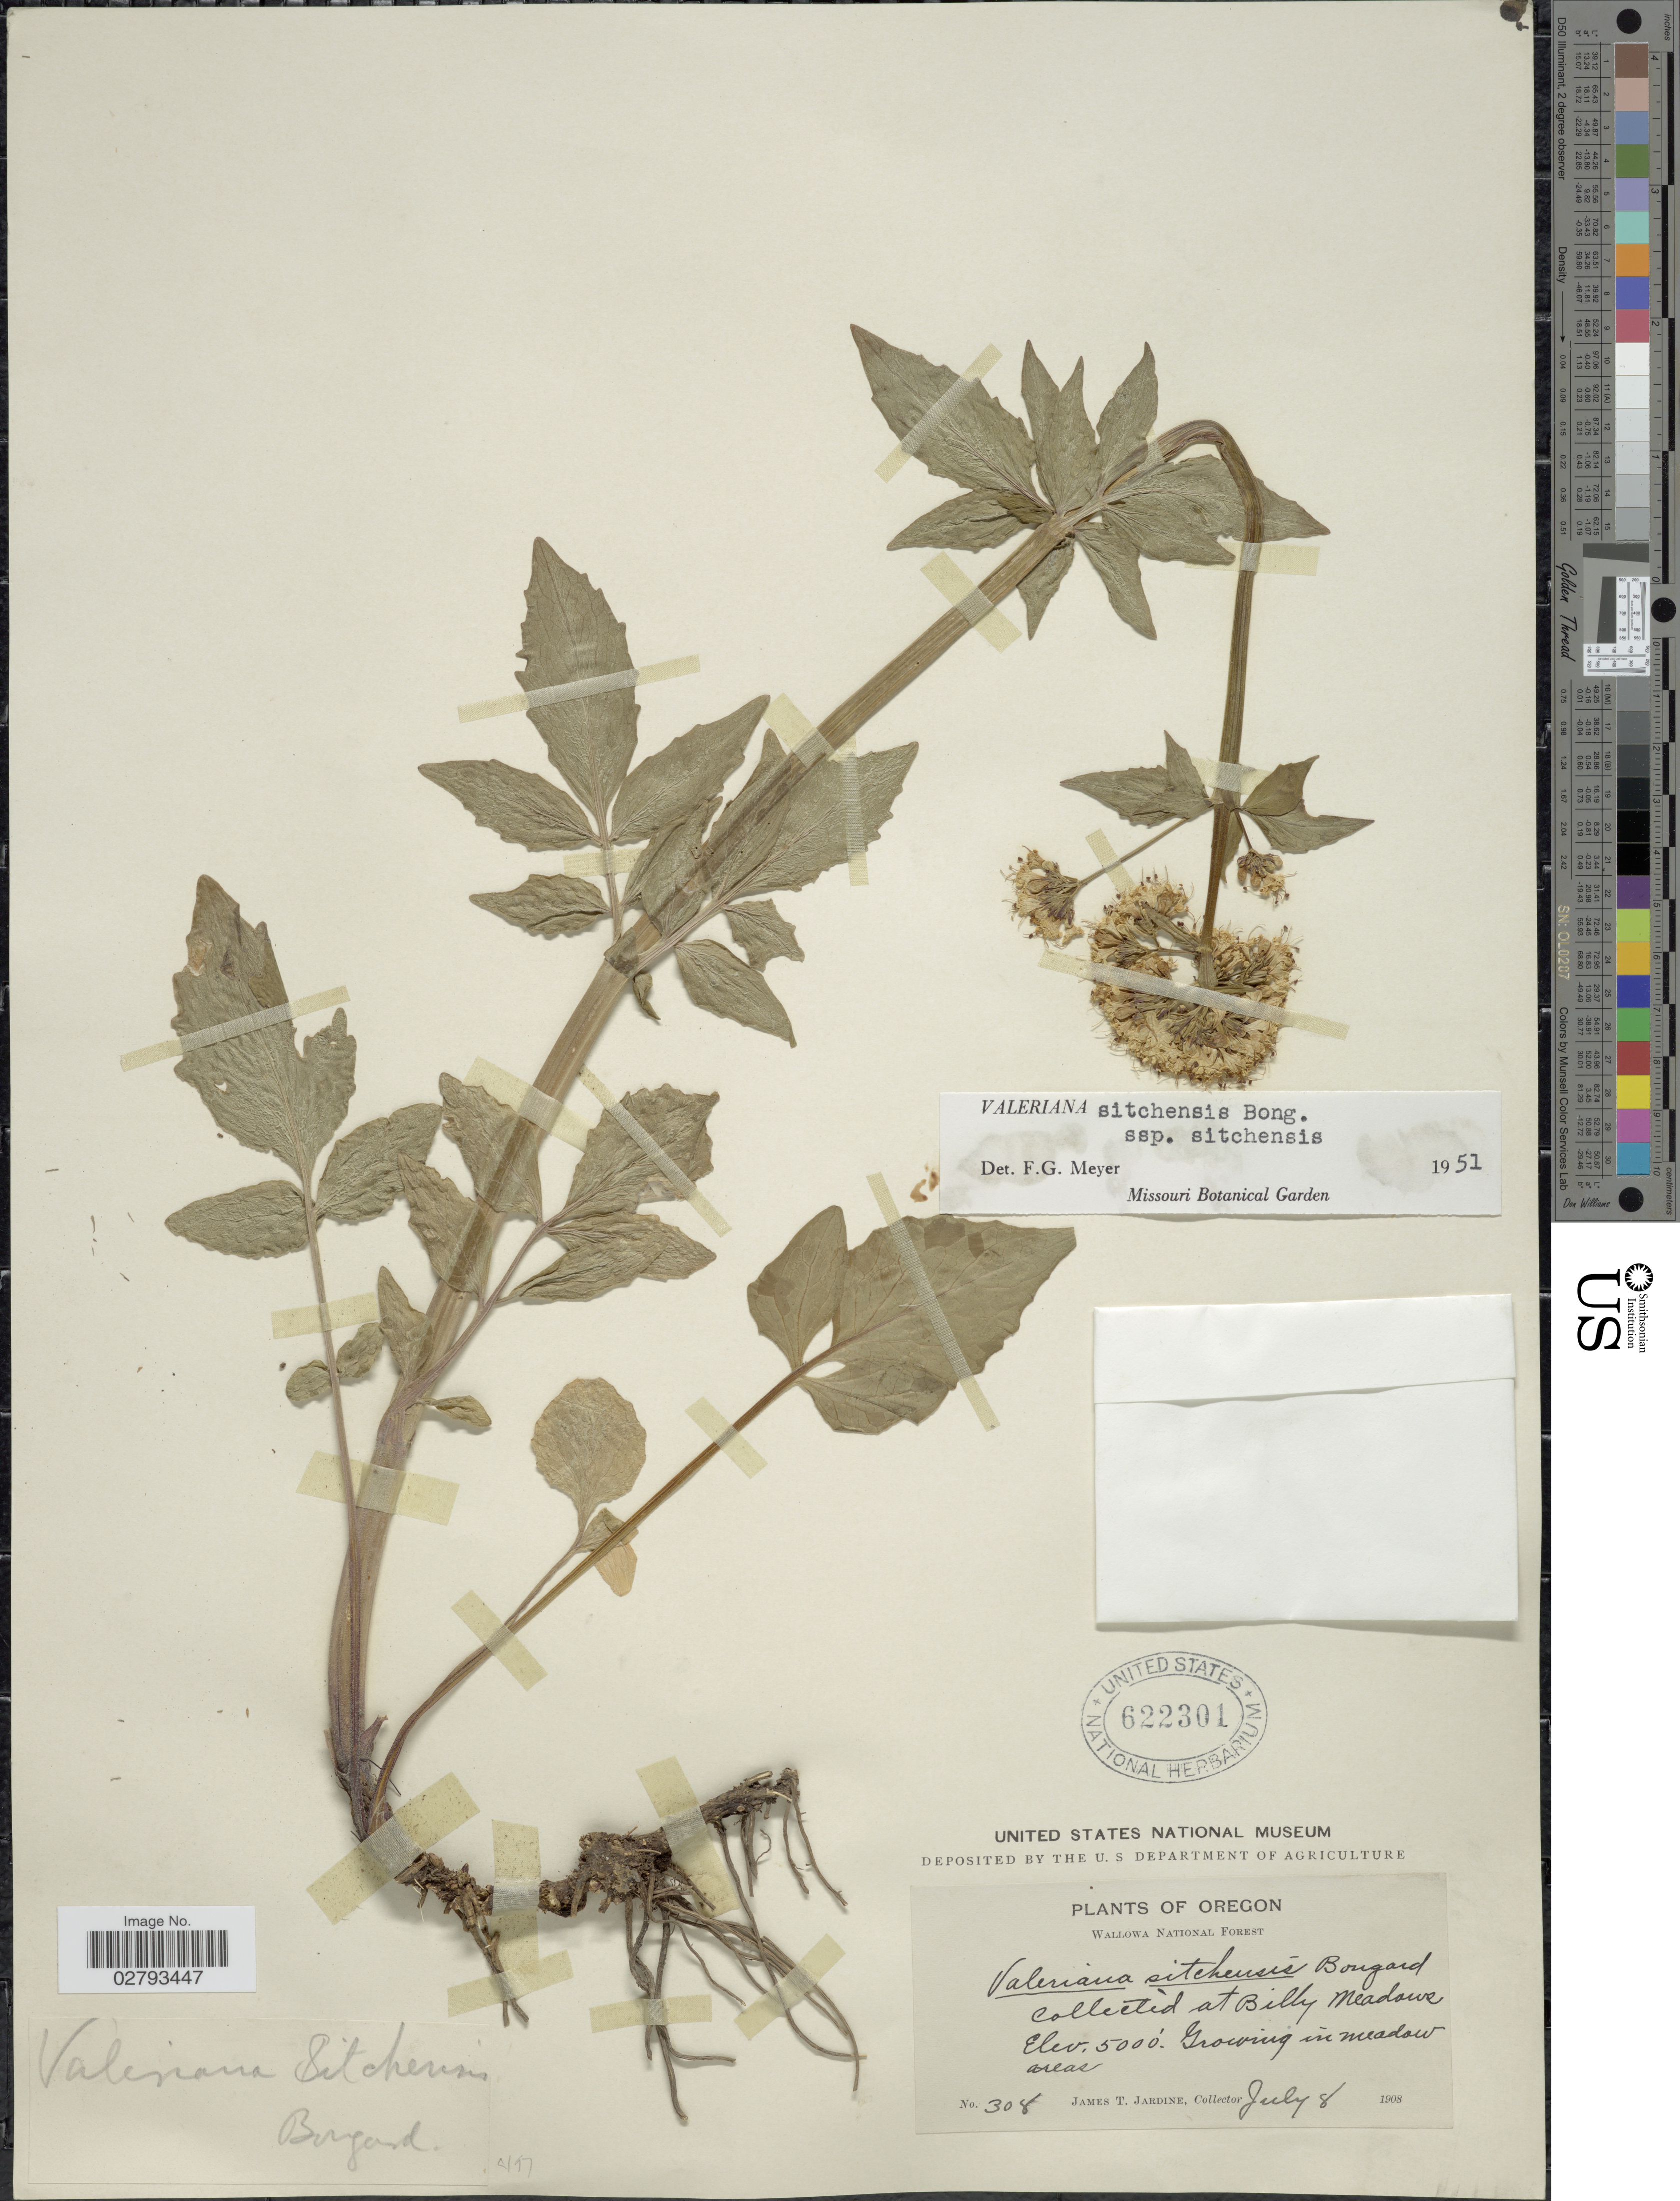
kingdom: Plantae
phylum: Tracheophyta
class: Magnoliopsida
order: Dipsacales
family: Caprifoliaceae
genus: Valeriana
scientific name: Valeriana sitchensis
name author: Bong.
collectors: J. T. Jardine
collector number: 308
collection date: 1908-07-08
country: United States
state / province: Oregon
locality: Wallowa National Forest. Billy Meadows.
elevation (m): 1524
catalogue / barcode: US 622301